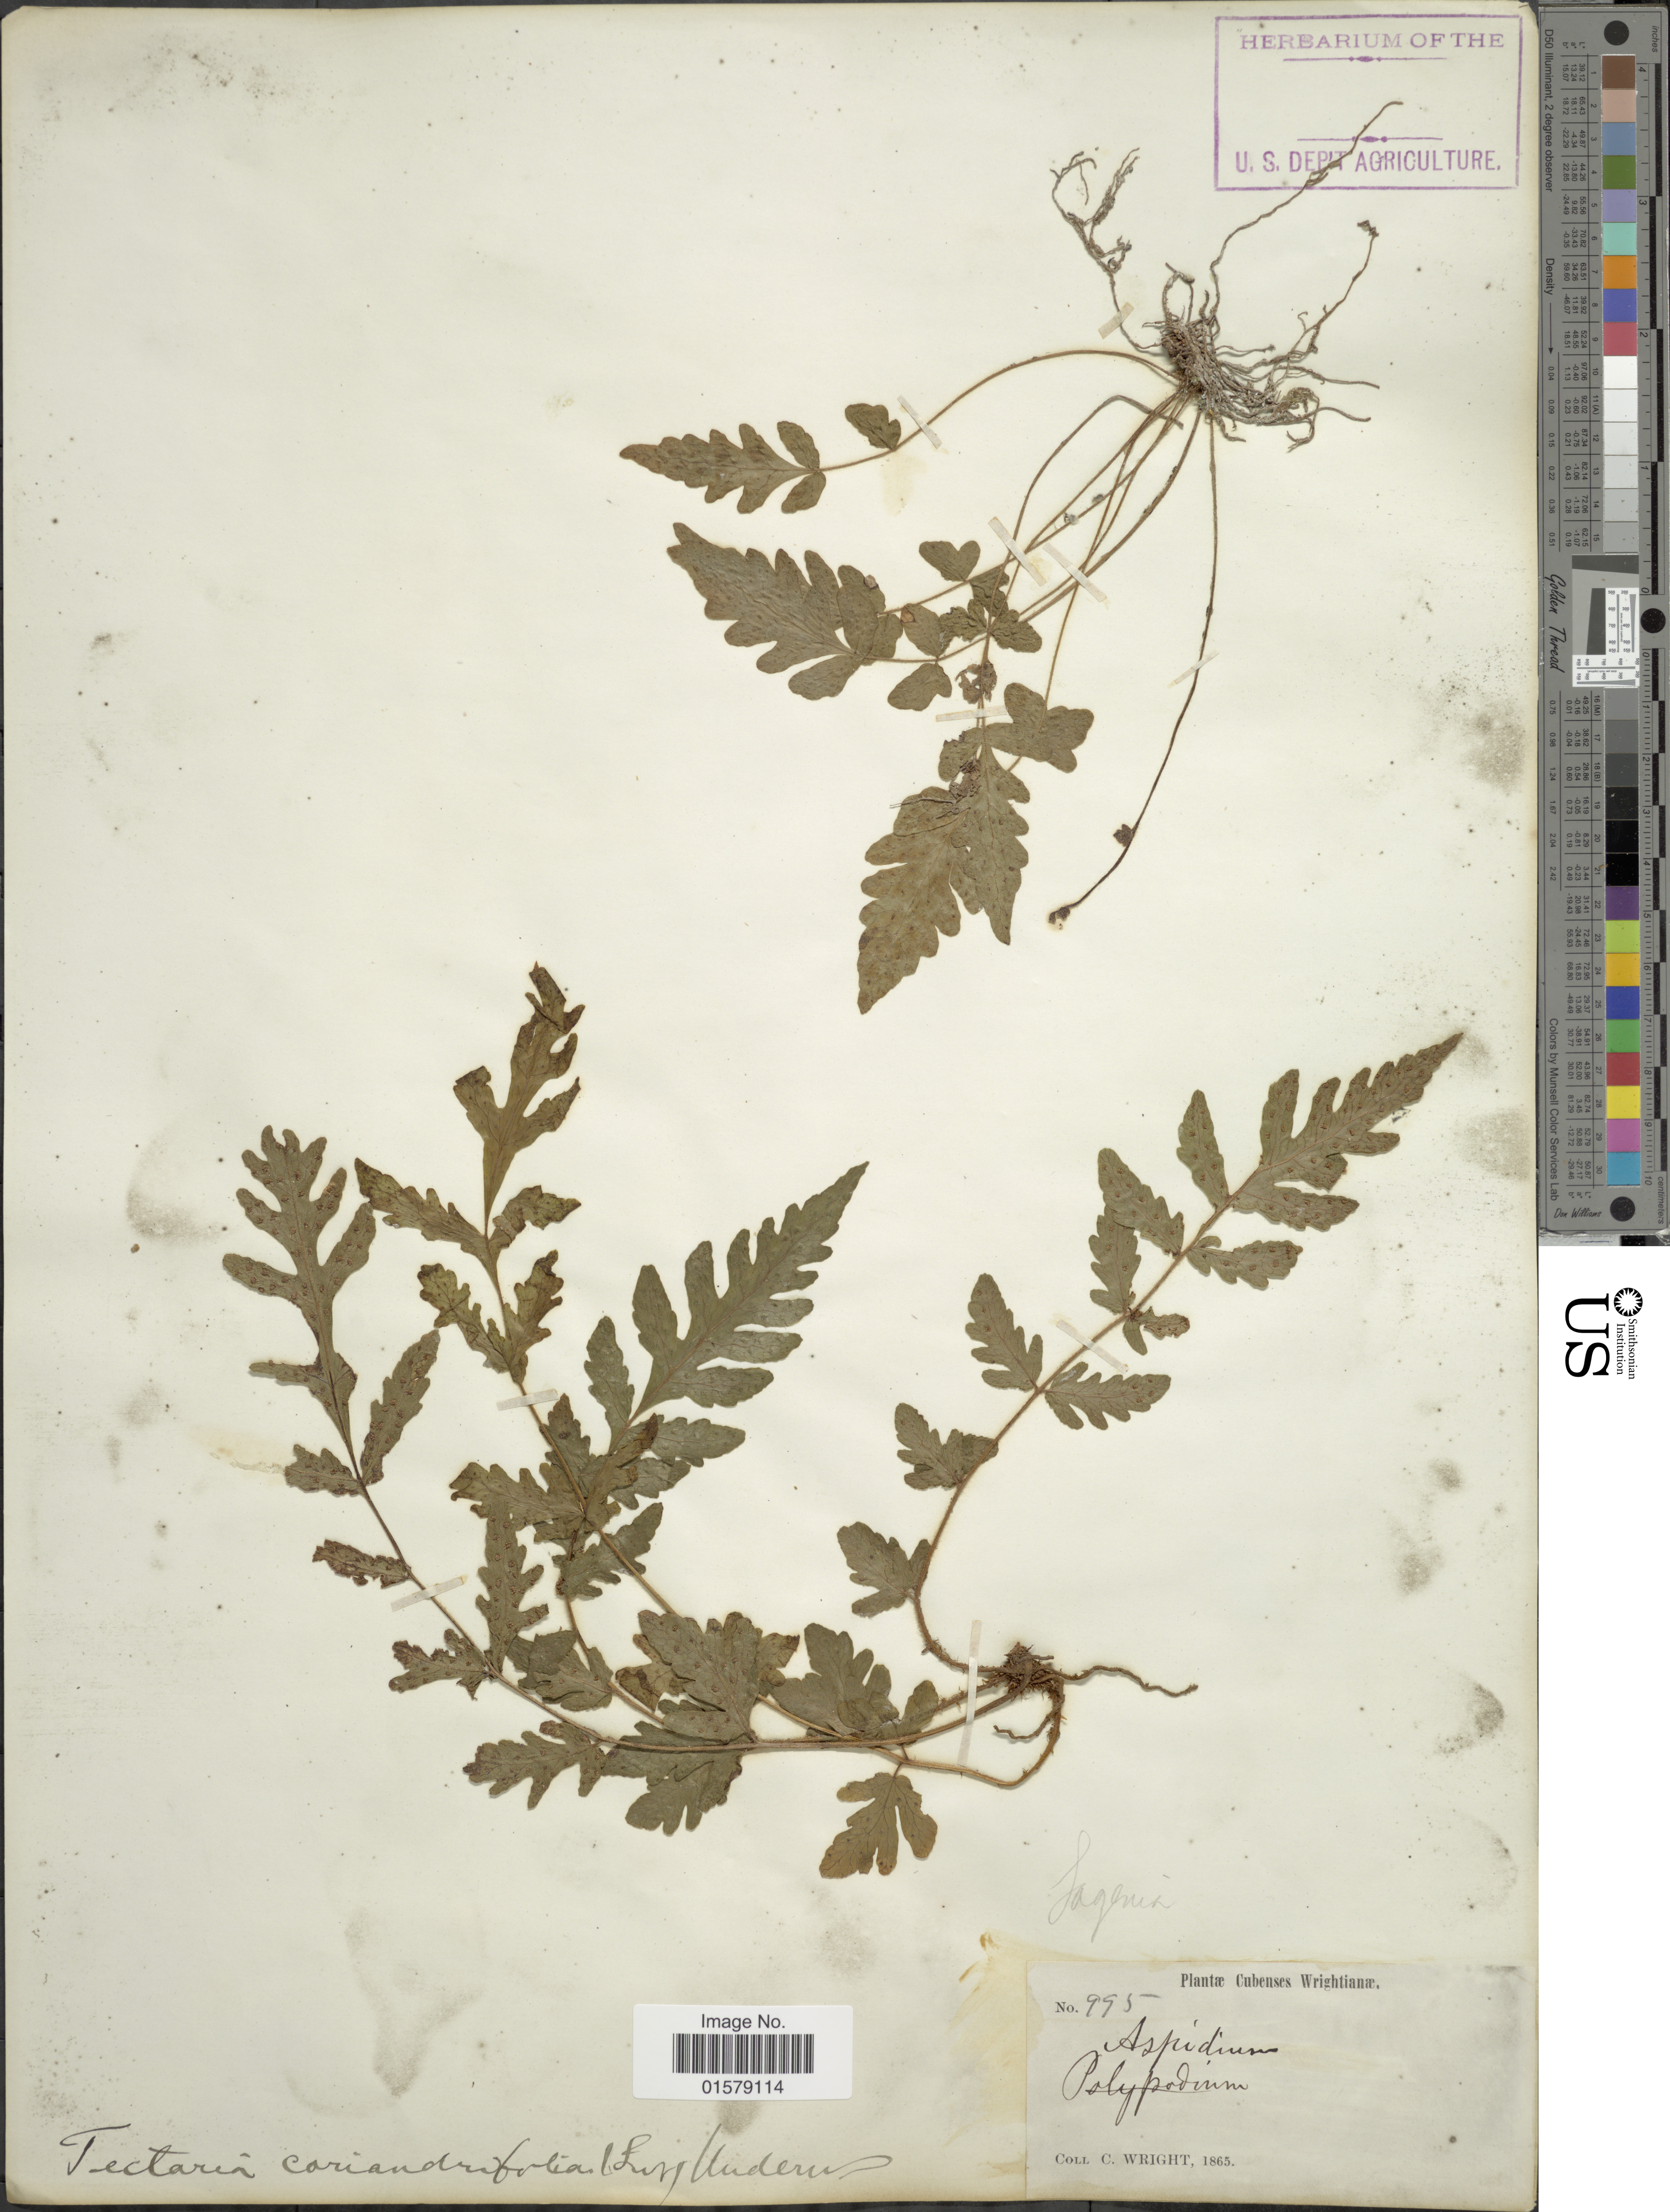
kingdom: Plantae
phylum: Tracheophyta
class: Polypodiopsida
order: Polypodiales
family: Tectariaceae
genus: Tectaria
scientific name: Tectaria coriandrifolia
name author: Underw.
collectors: C. Wright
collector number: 995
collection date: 1865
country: Cuba